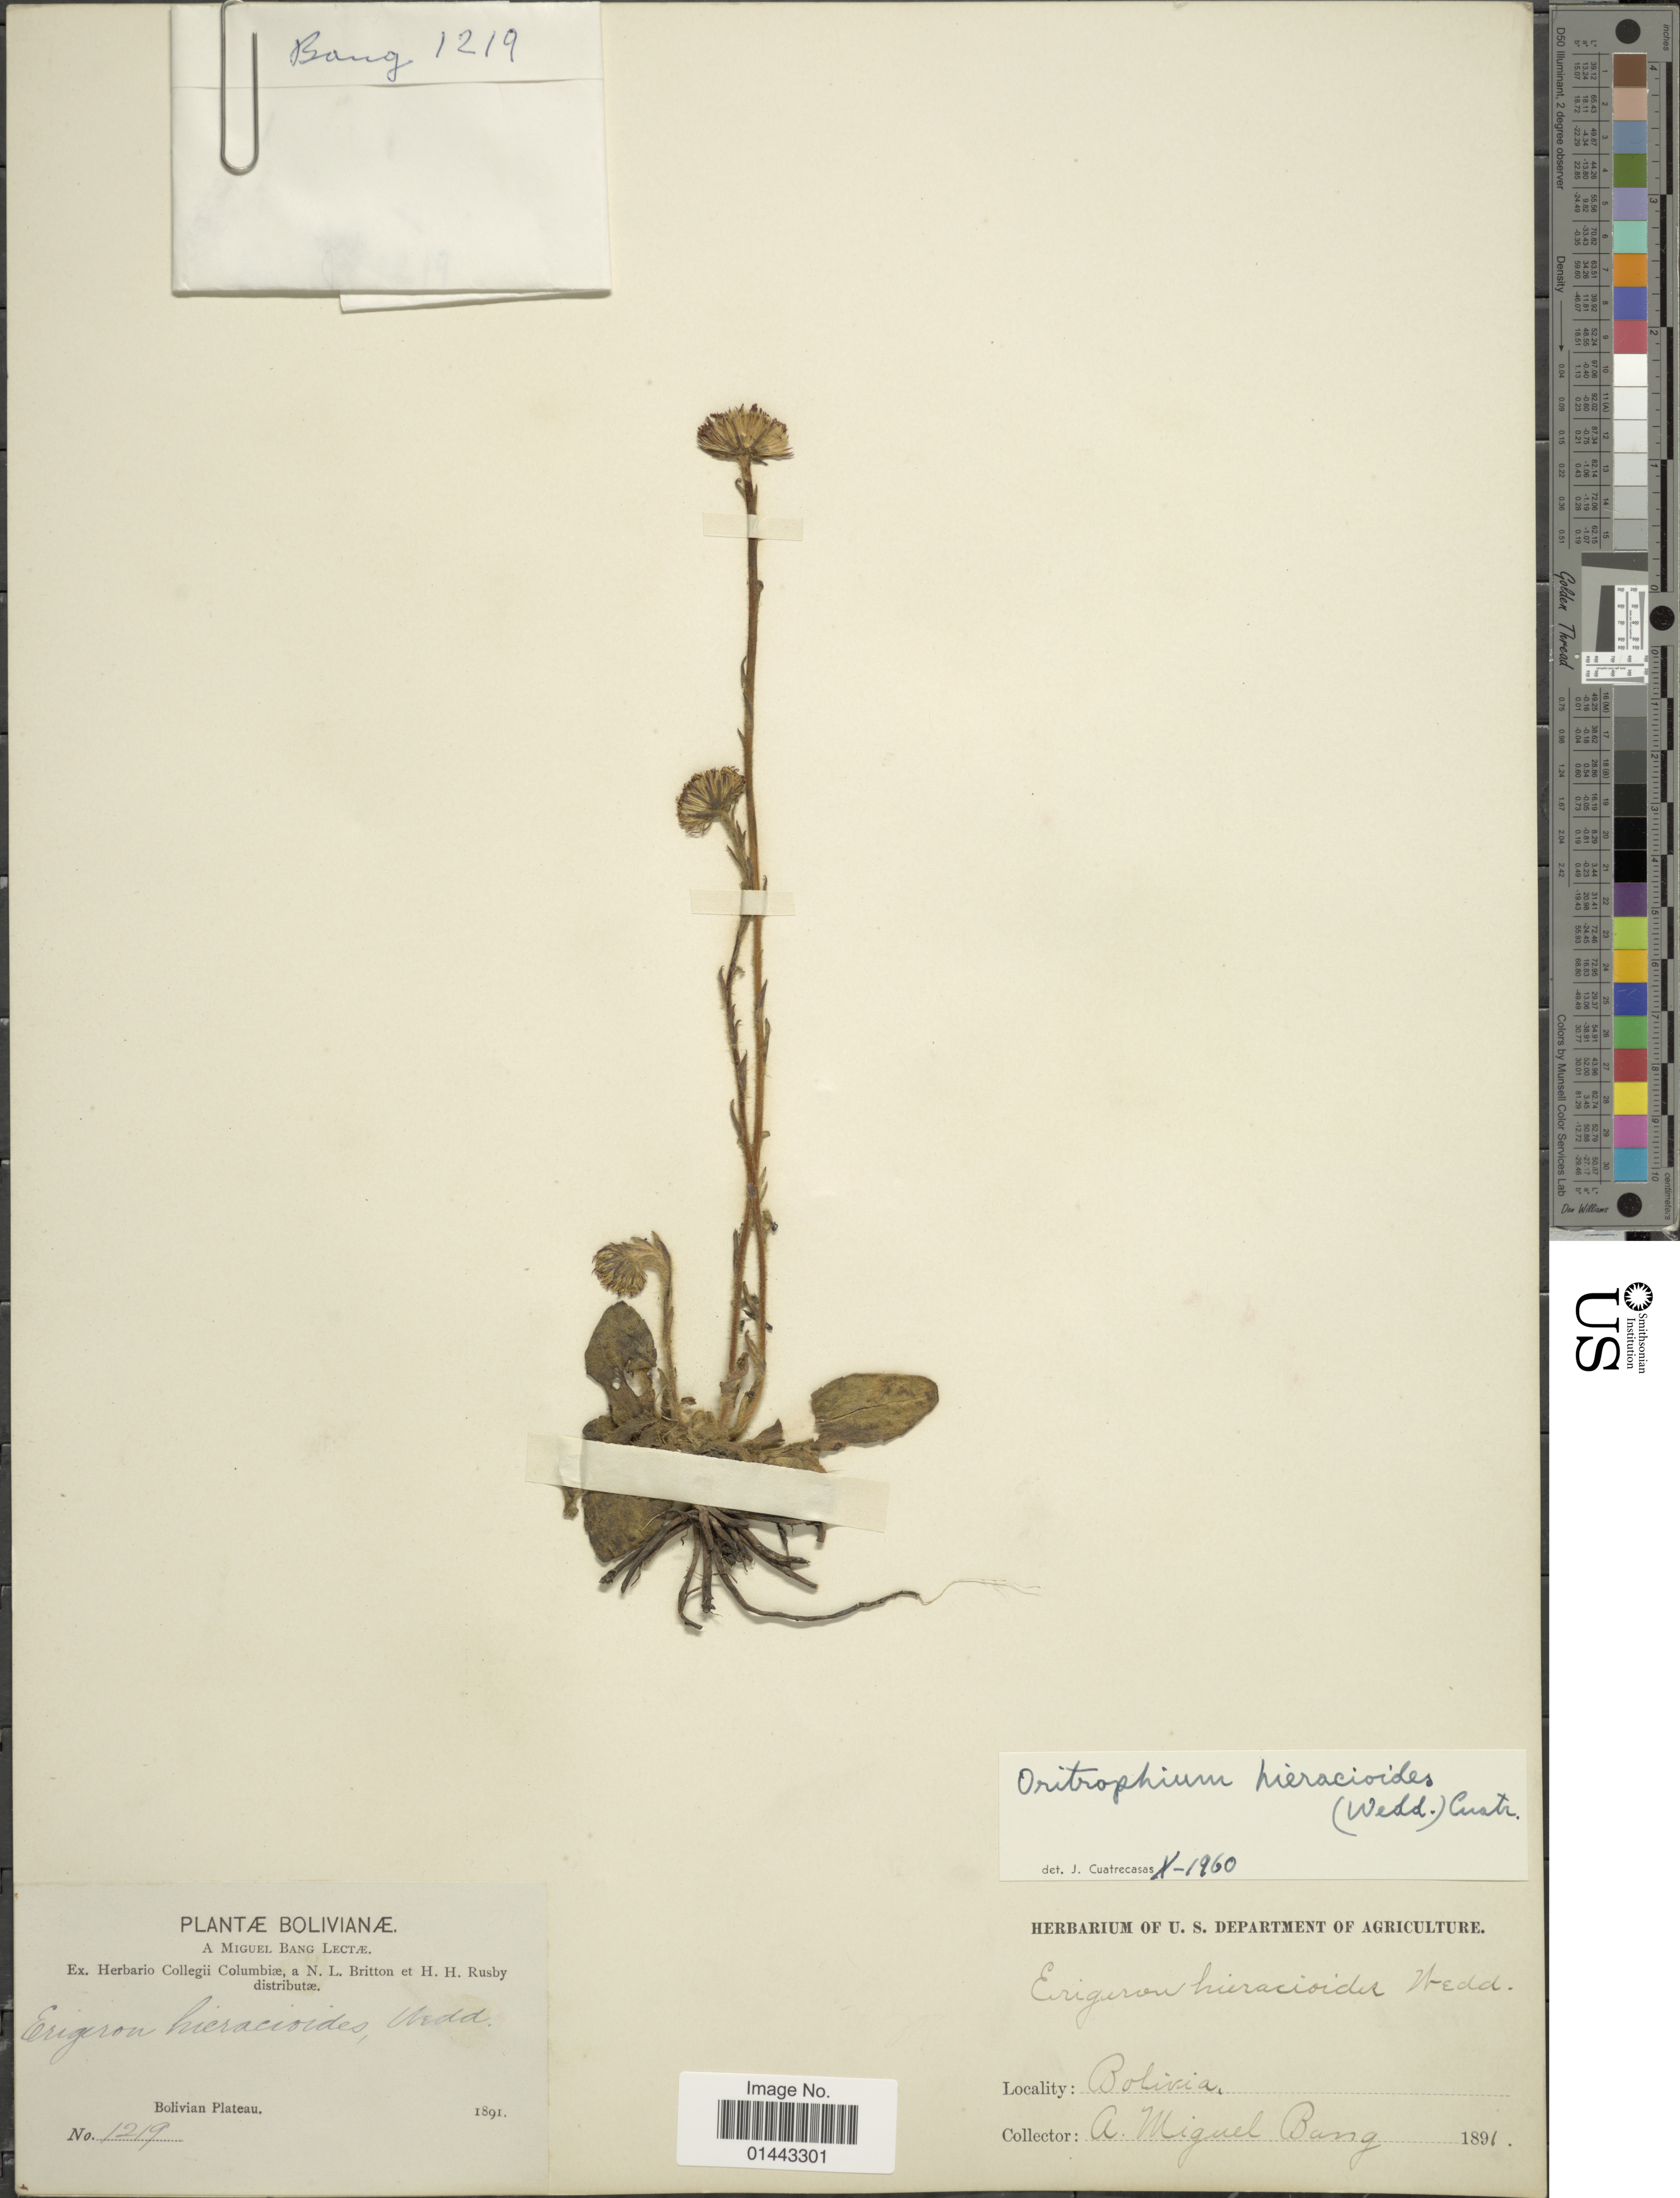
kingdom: Plantae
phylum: Tracheophyta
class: Magnoliopsida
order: Asterales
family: Asteraceae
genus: Oritrophium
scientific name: Oritrophium hieracioides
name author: (Wedd.) Cuatrec.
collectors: M. Bang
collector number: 1219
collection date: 1891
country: Bolivia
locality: Bolivian plateau.